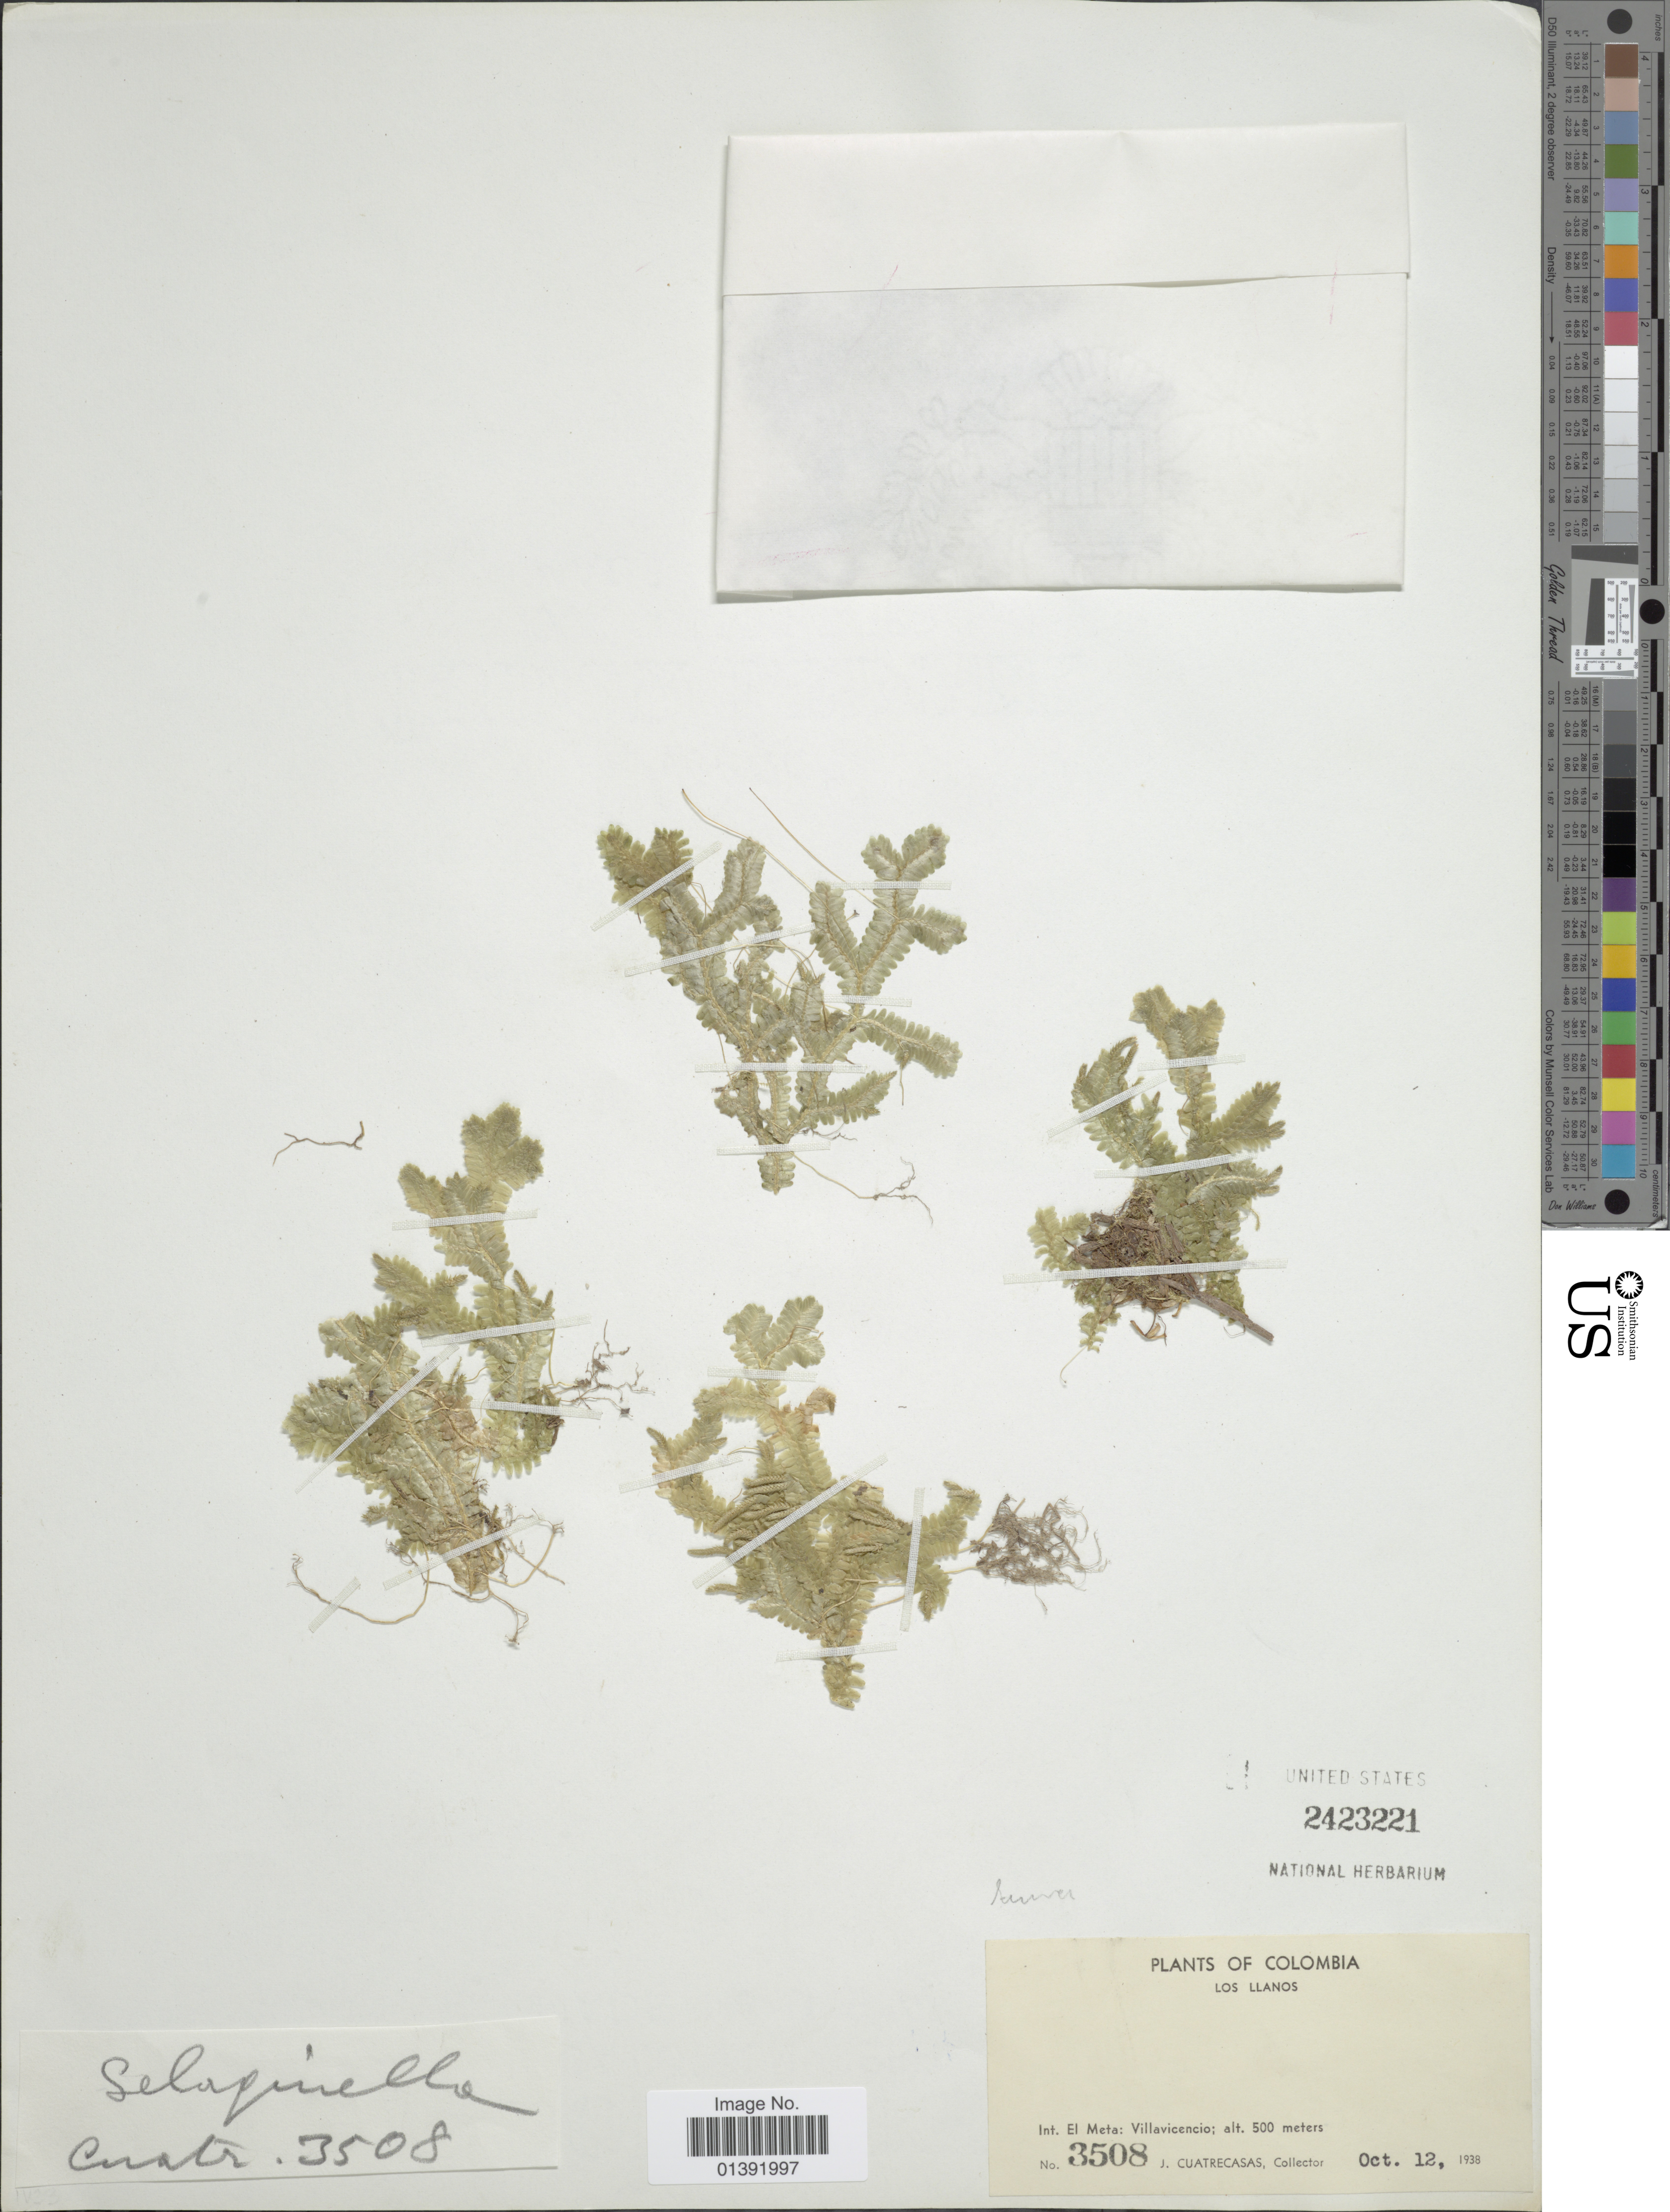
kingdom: Plantae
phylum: Tracheophyta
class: Lycopodiopsida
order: Selaginellales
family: Selaginellaceae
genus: Selaginella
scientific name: Selaginella truncata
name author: H. Karst. ex A. Braun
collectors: J. Cuatrecasas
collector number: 3508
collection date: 1938-10-12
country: Colombia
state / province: Meta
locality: Los Llanos, Villavicencio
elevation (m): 500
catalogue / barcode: US 2423221